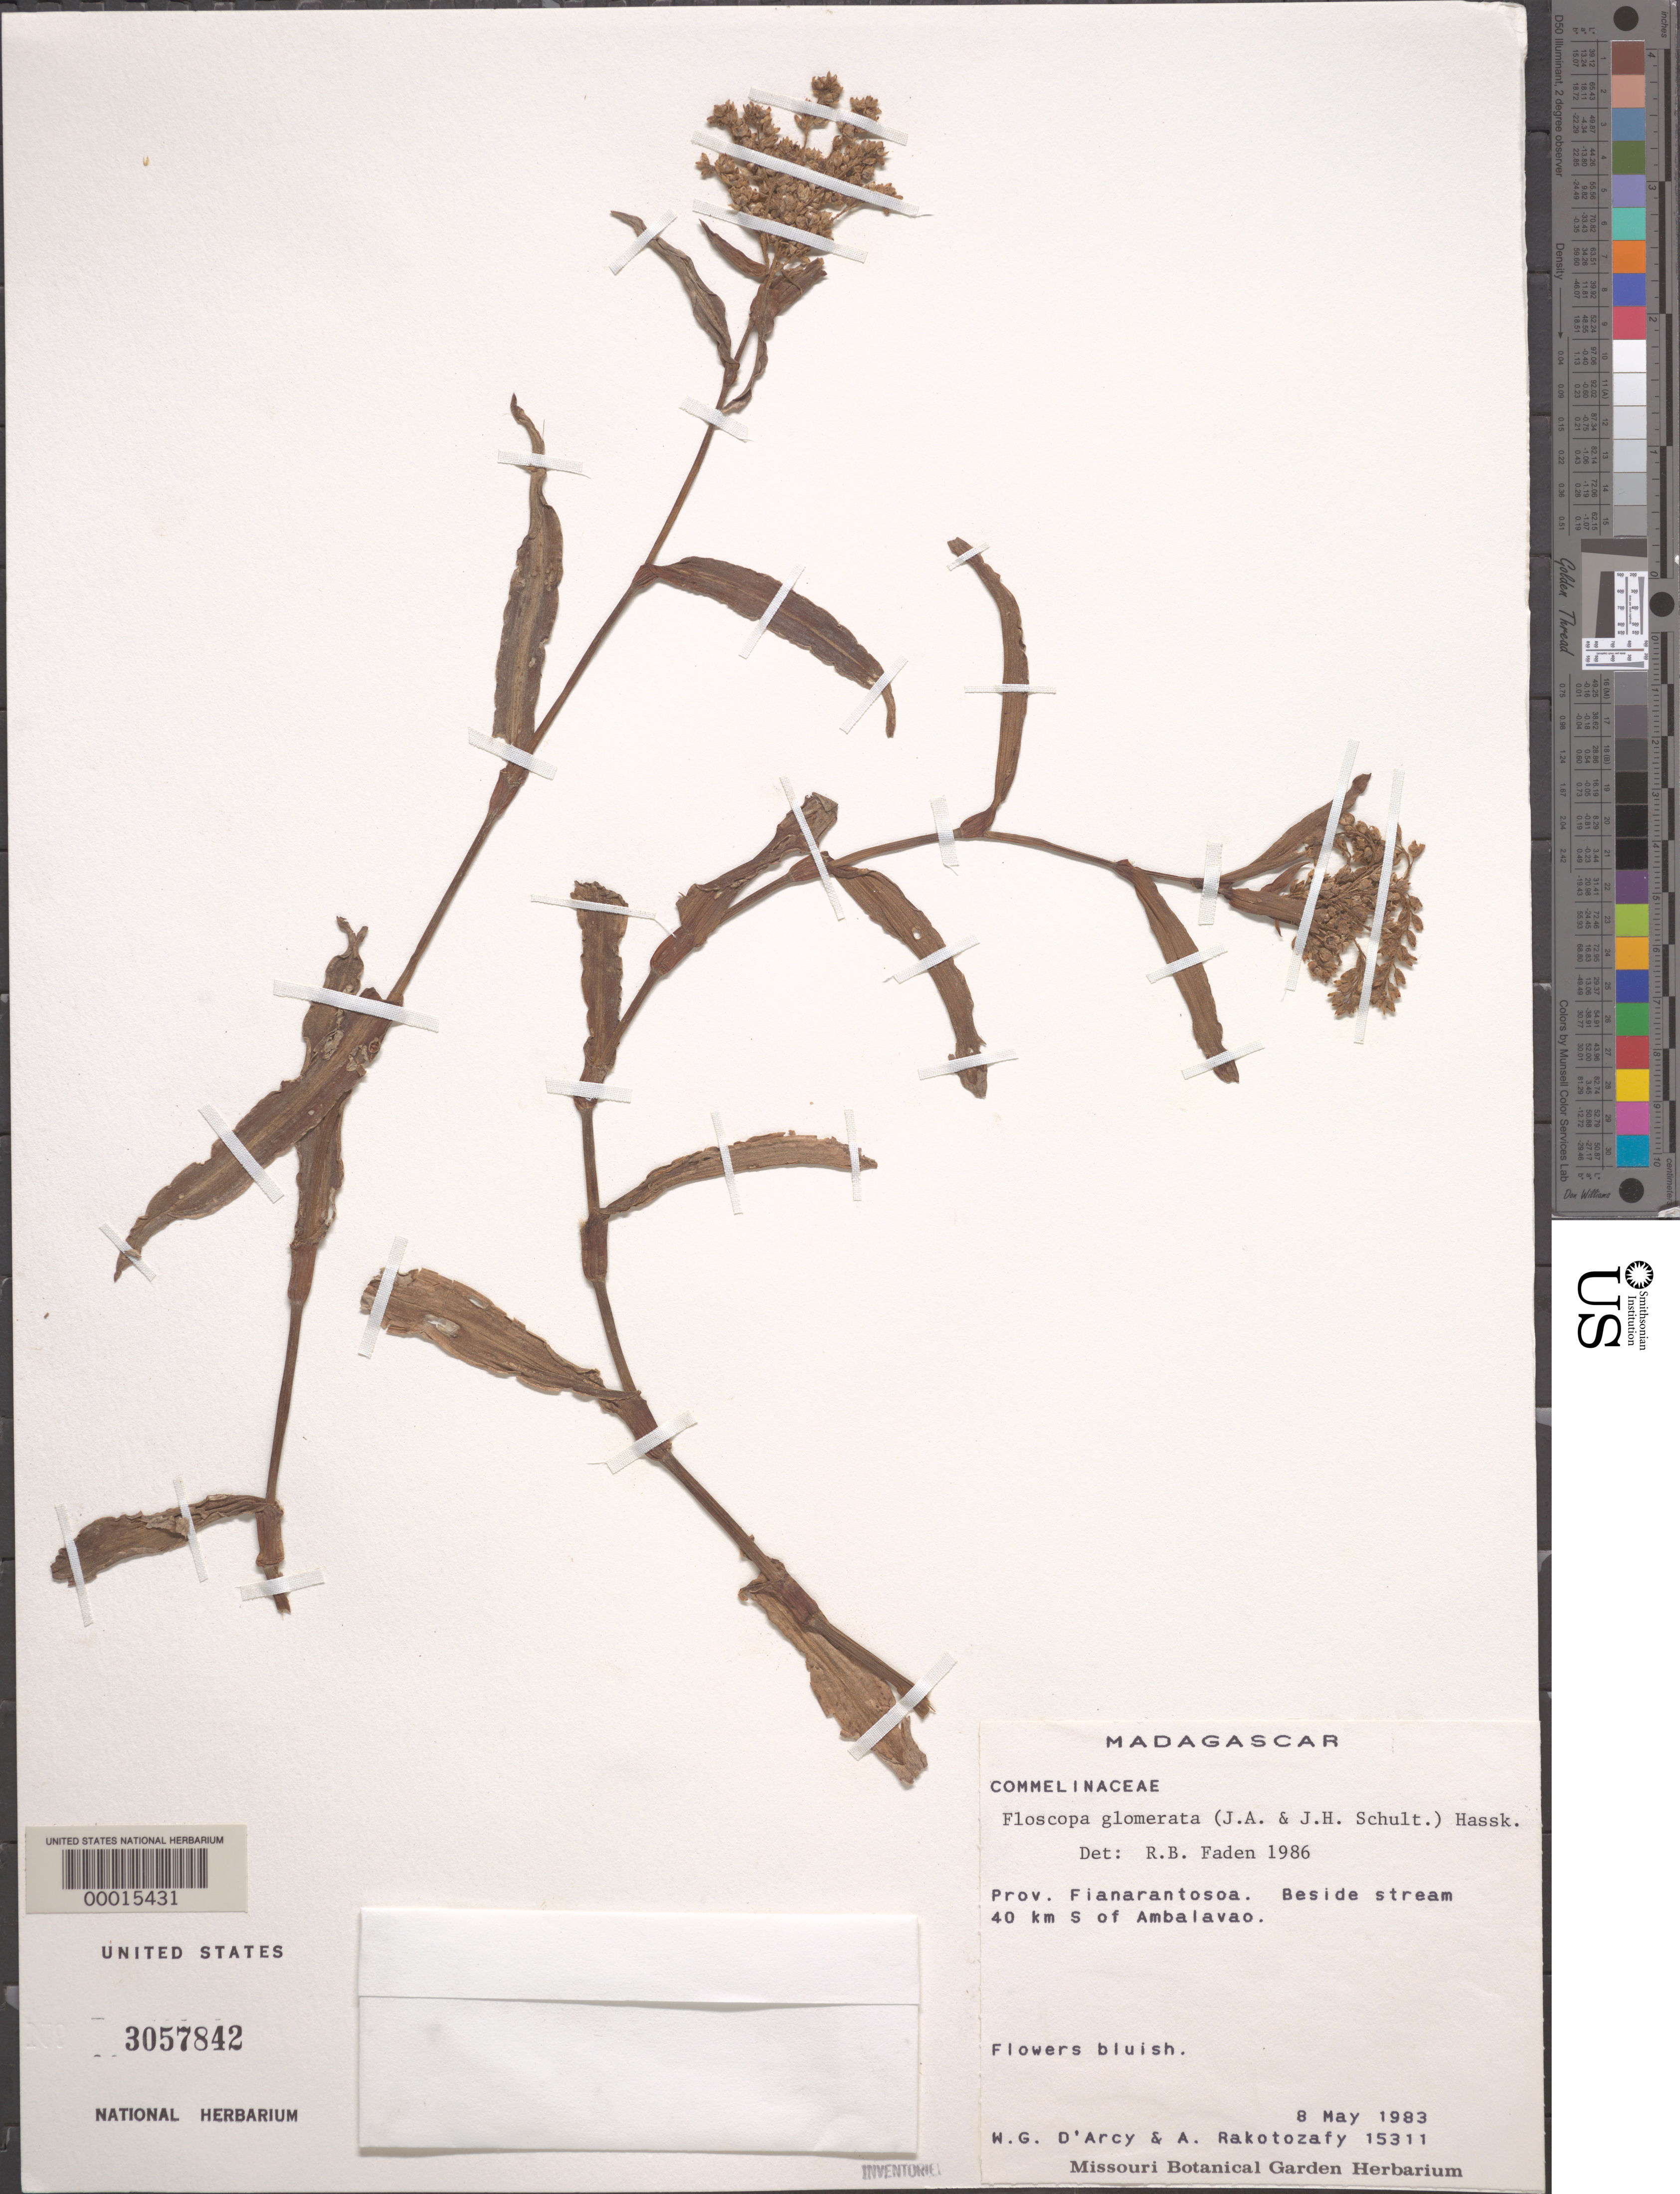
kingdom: Plantae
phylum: Tracheophyta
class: Liliopsida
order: Commelinales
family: Commelinaceae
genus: Floscopa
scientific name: Floscopa glomerata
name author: (Willd. ex Schult. & Schult. f.) Hassk.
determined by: Faden, Robert B., (US), Smithsonian Institution - National Museum of Natural History (UNITED STATES)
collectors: W. G. D'Arcy & A. Rakotozafy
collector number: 15311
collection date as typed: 08 May 1983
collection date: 1983-05-08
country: Madagascar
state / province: Haute Matsiatra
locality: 40 km s of ambalavao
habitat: Streambank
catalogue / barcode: US 3057842